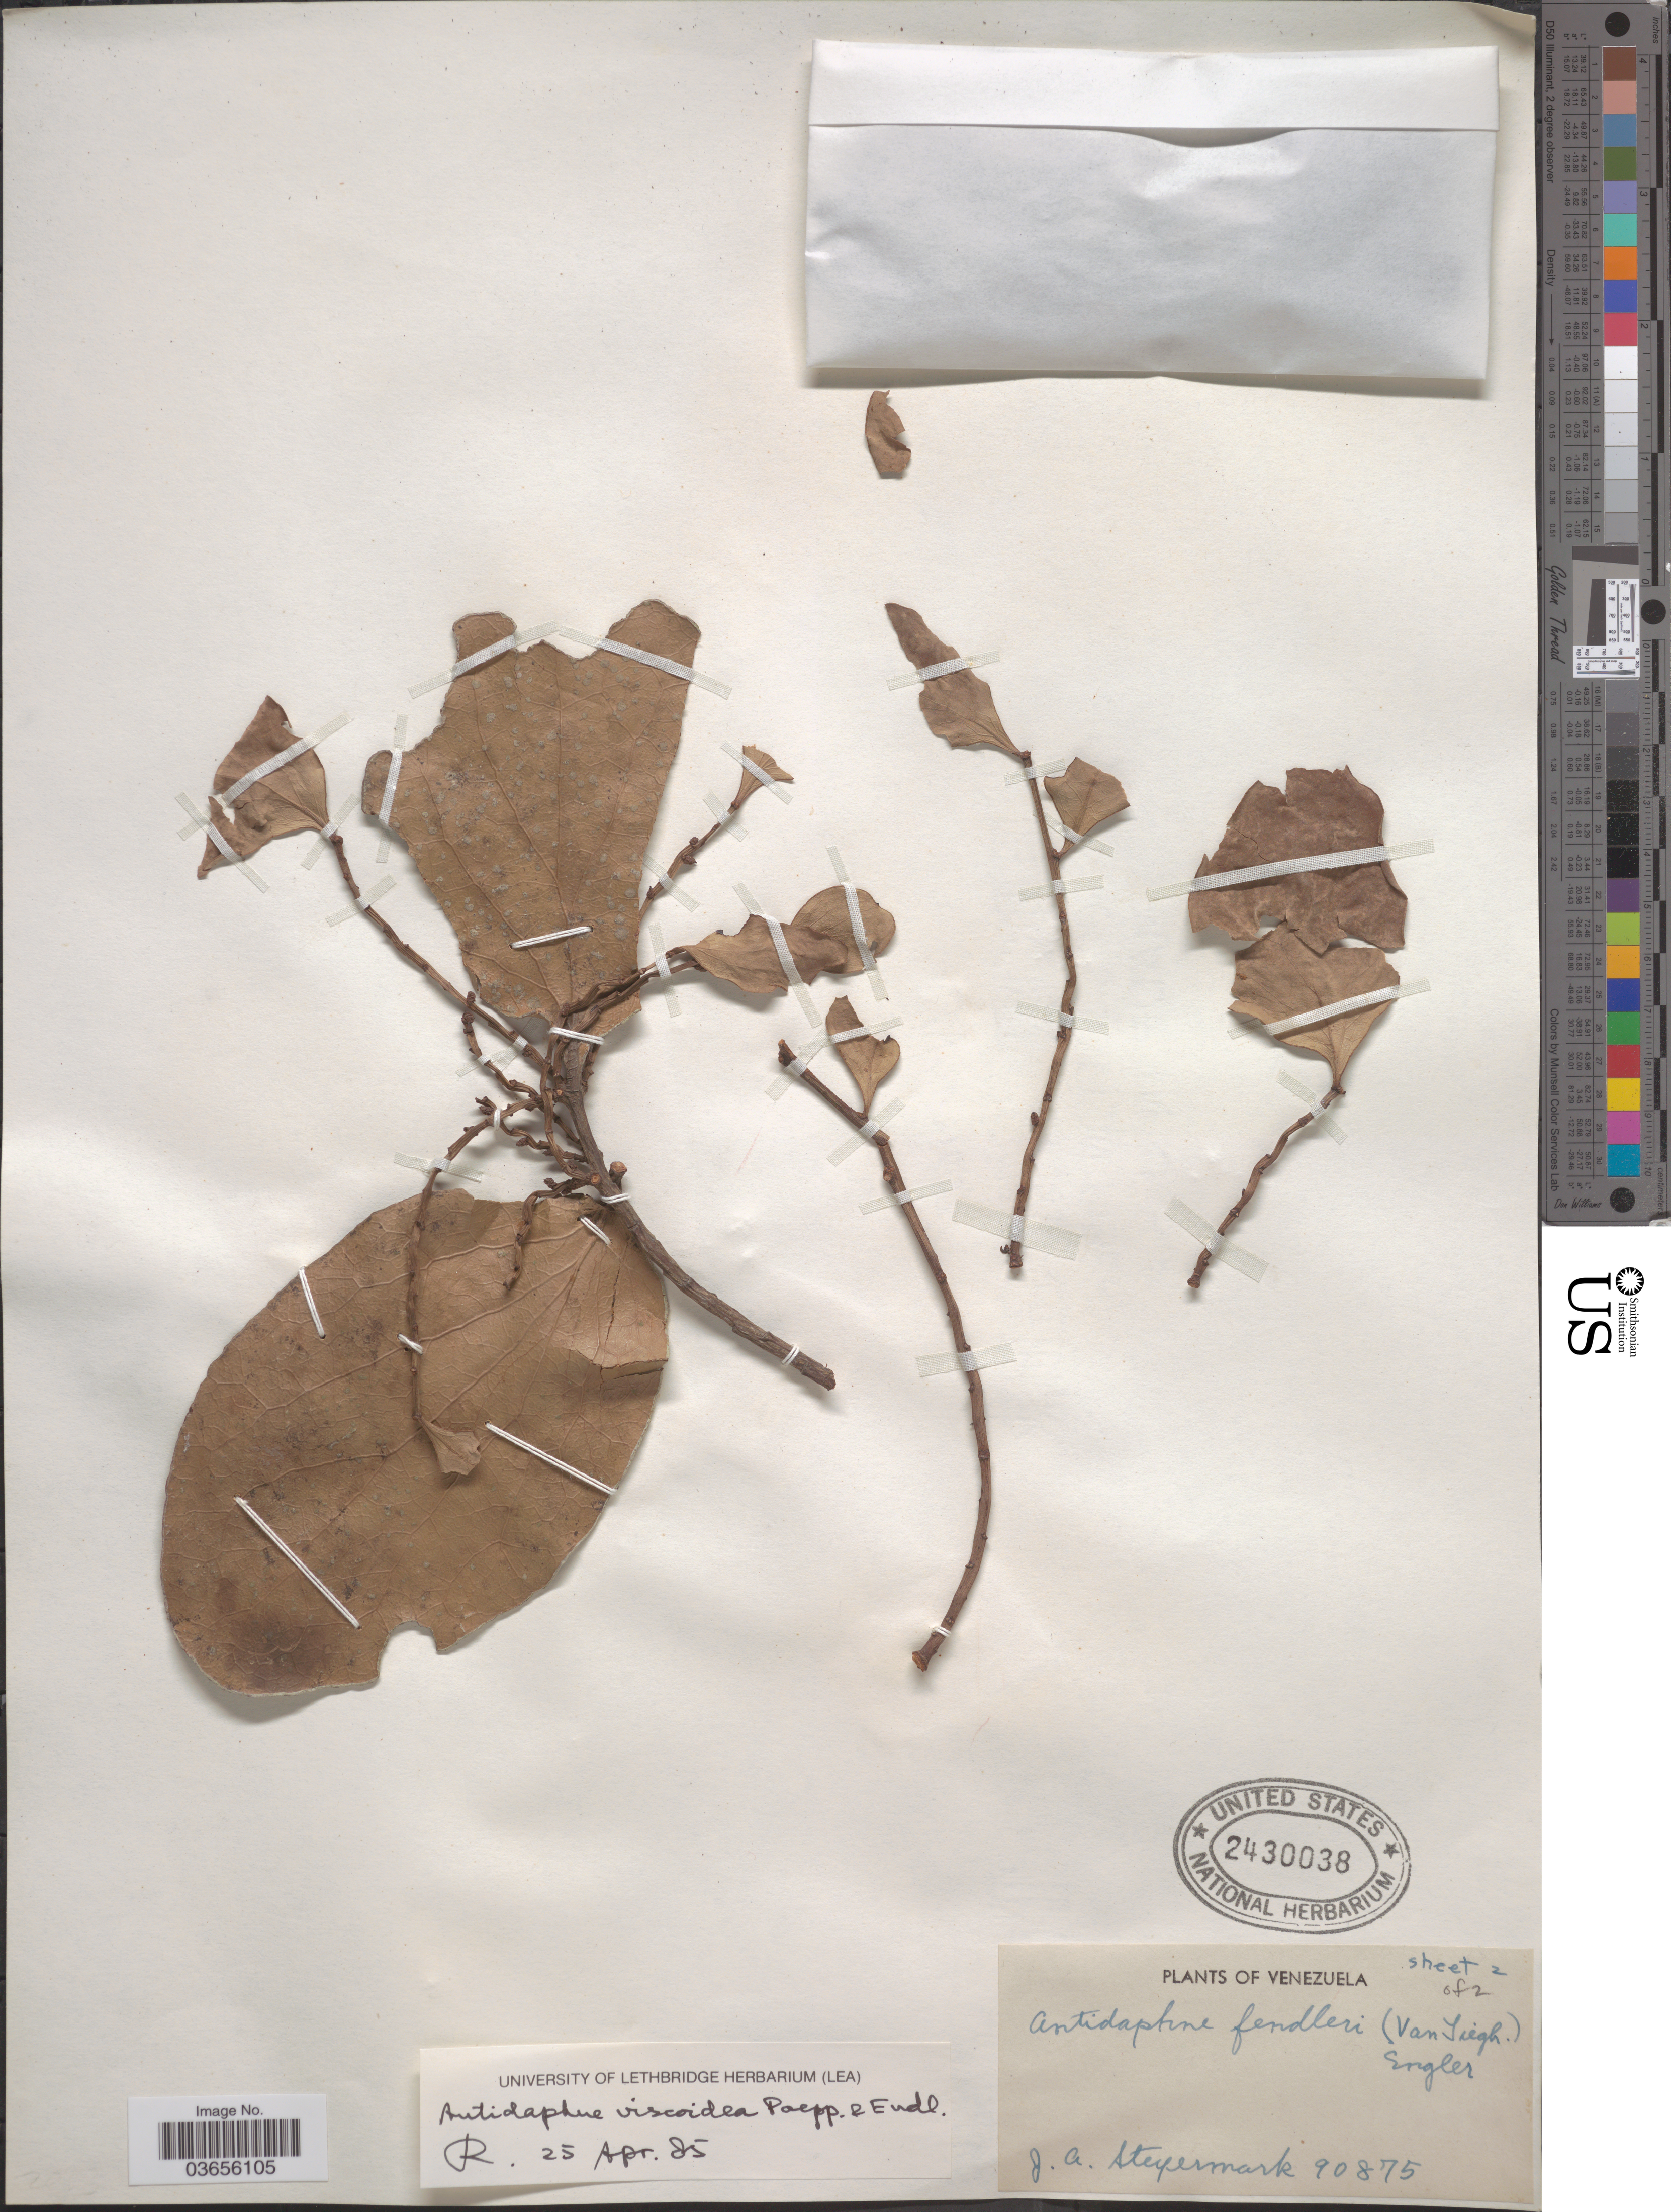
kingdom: Plantae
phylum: Tracheophyta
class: Magnoliopsida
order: Santalales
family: Santalaceae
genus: Antidaphne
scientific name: Antidaphne viscoidea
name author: Poepp. & Endl.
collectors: J. Steyermark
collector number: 90875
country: Venezuela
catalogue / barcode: US 2430038